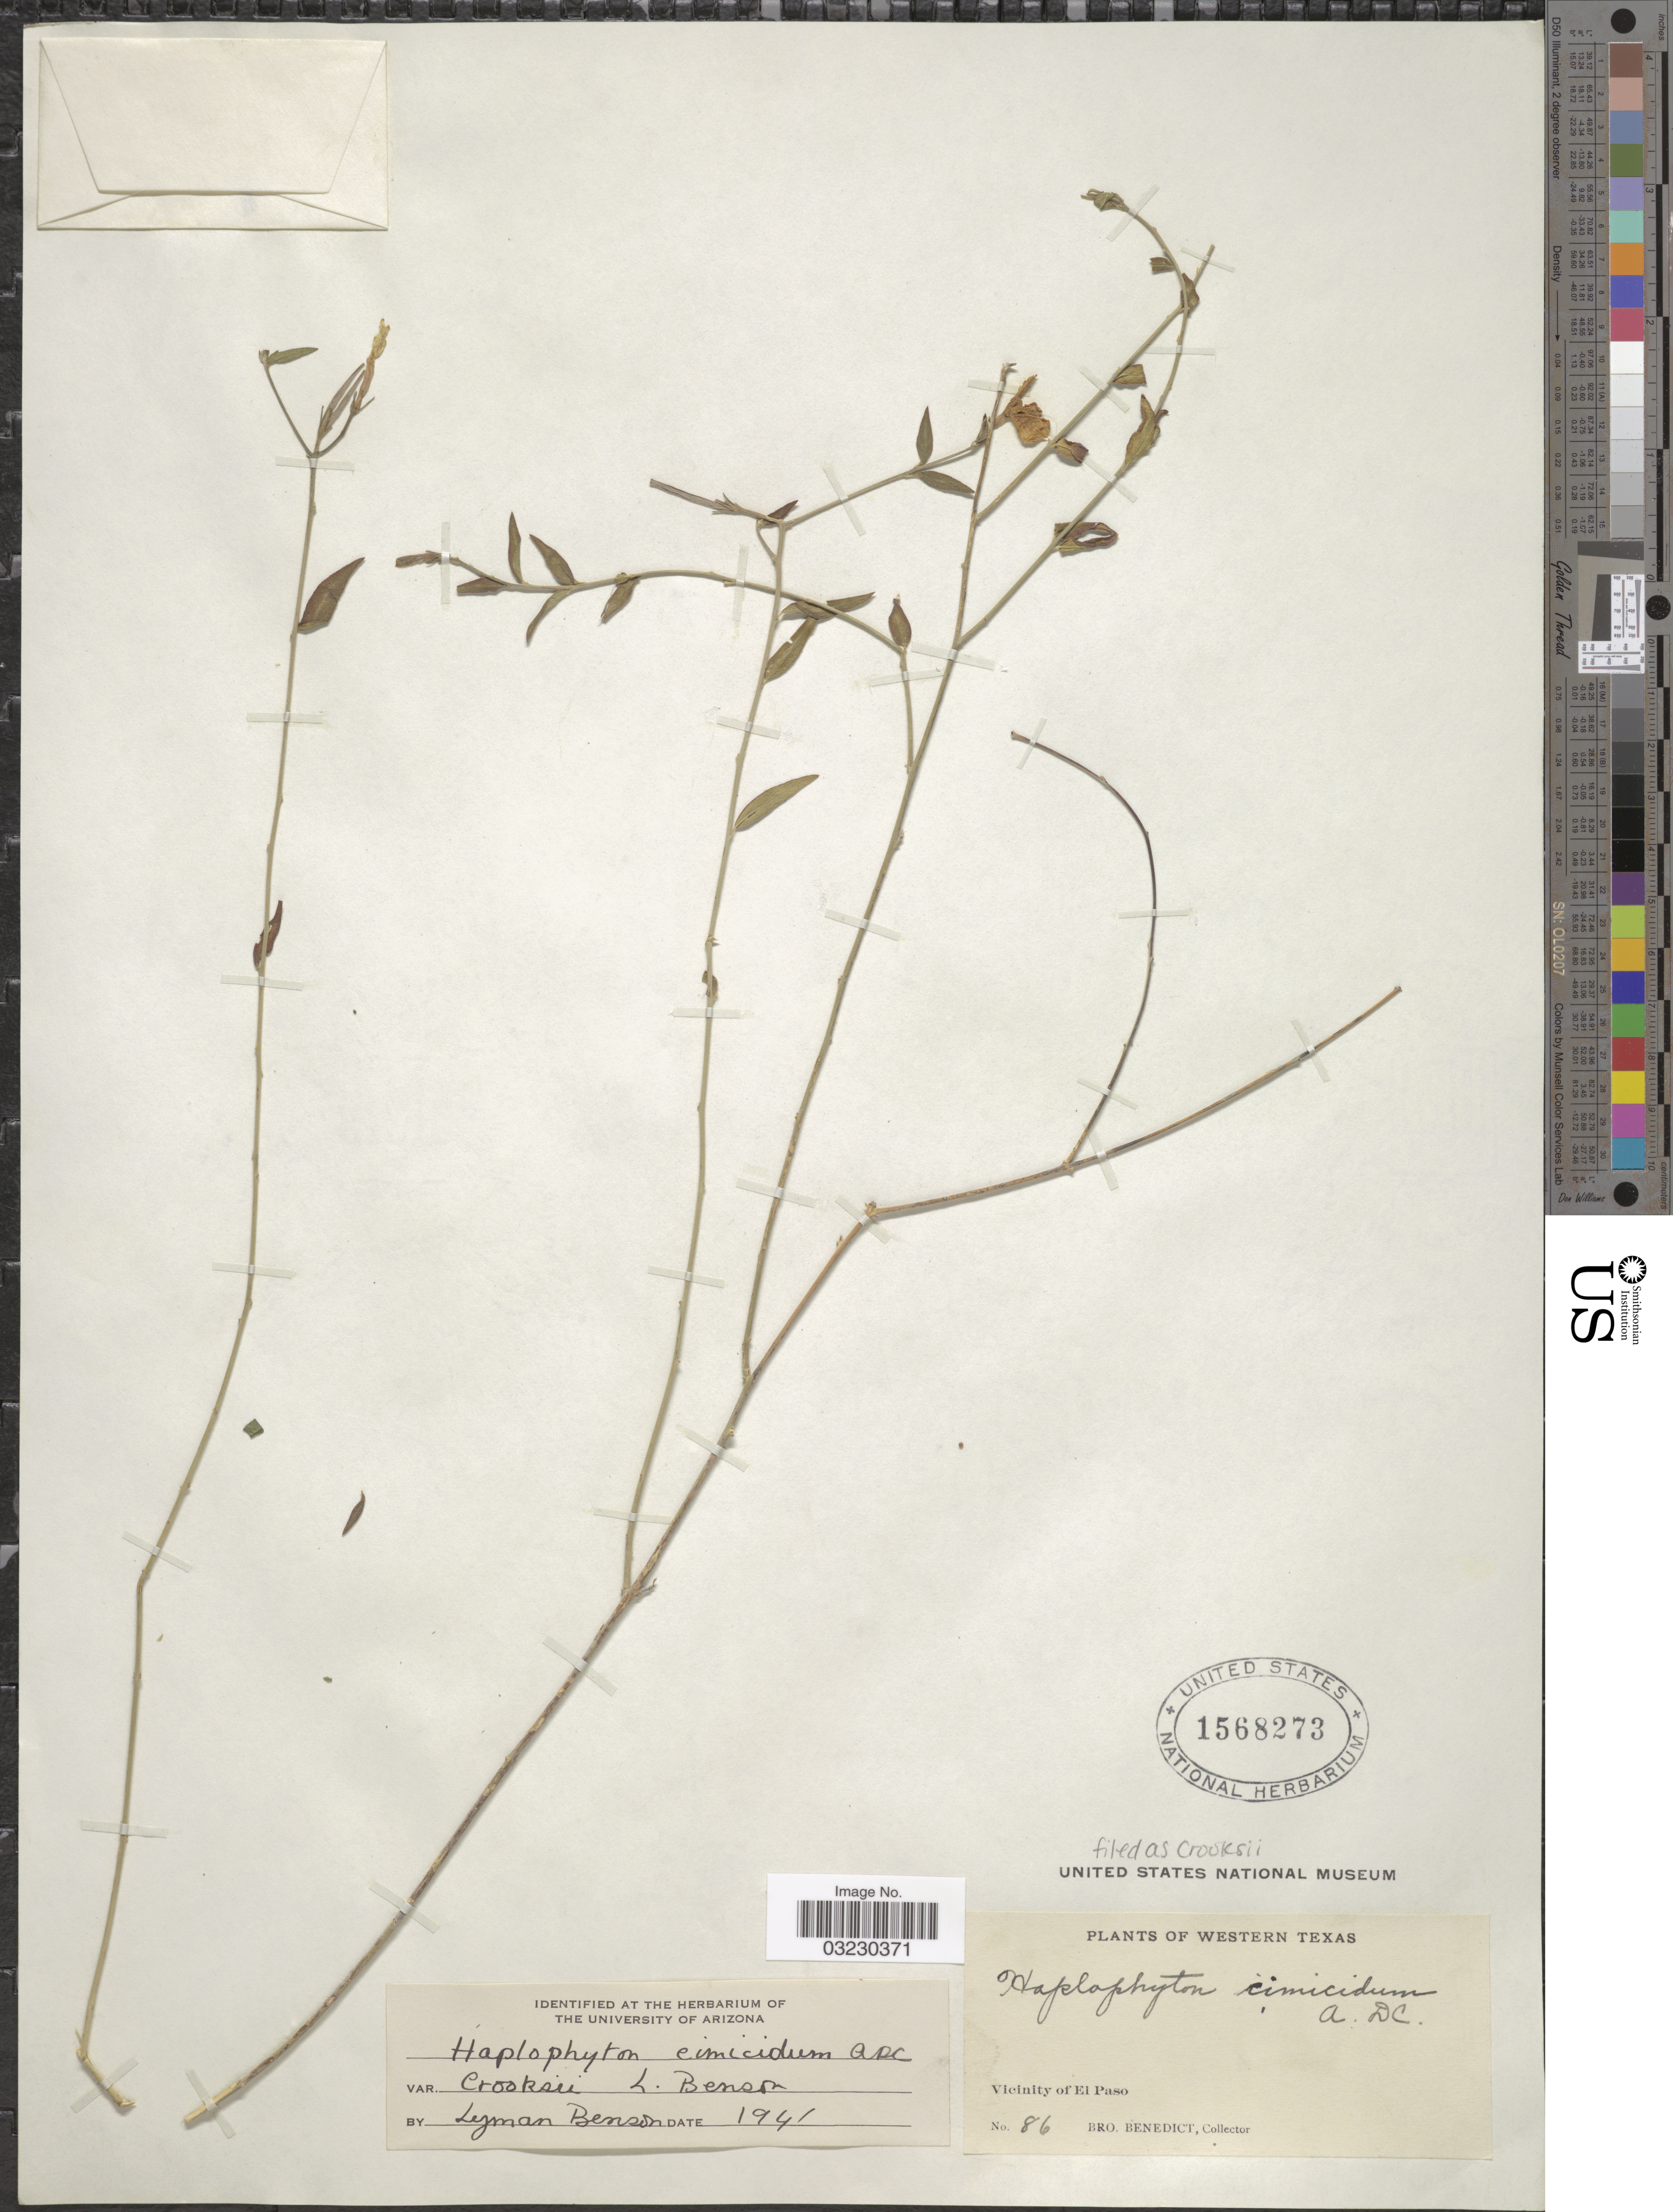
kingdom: Plantae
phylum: Tracheophyta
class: Magnoliopsida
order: Gentianales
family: Apocynaceae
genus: Haplophyton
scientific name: Haplophyton crooksii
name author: (L.D. Benson) L.D. Benson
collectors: Bro. Benedict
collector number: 86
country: United States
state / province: Texas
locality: Western Texas. Vicinity of El Paso.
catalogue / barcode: US 1568273